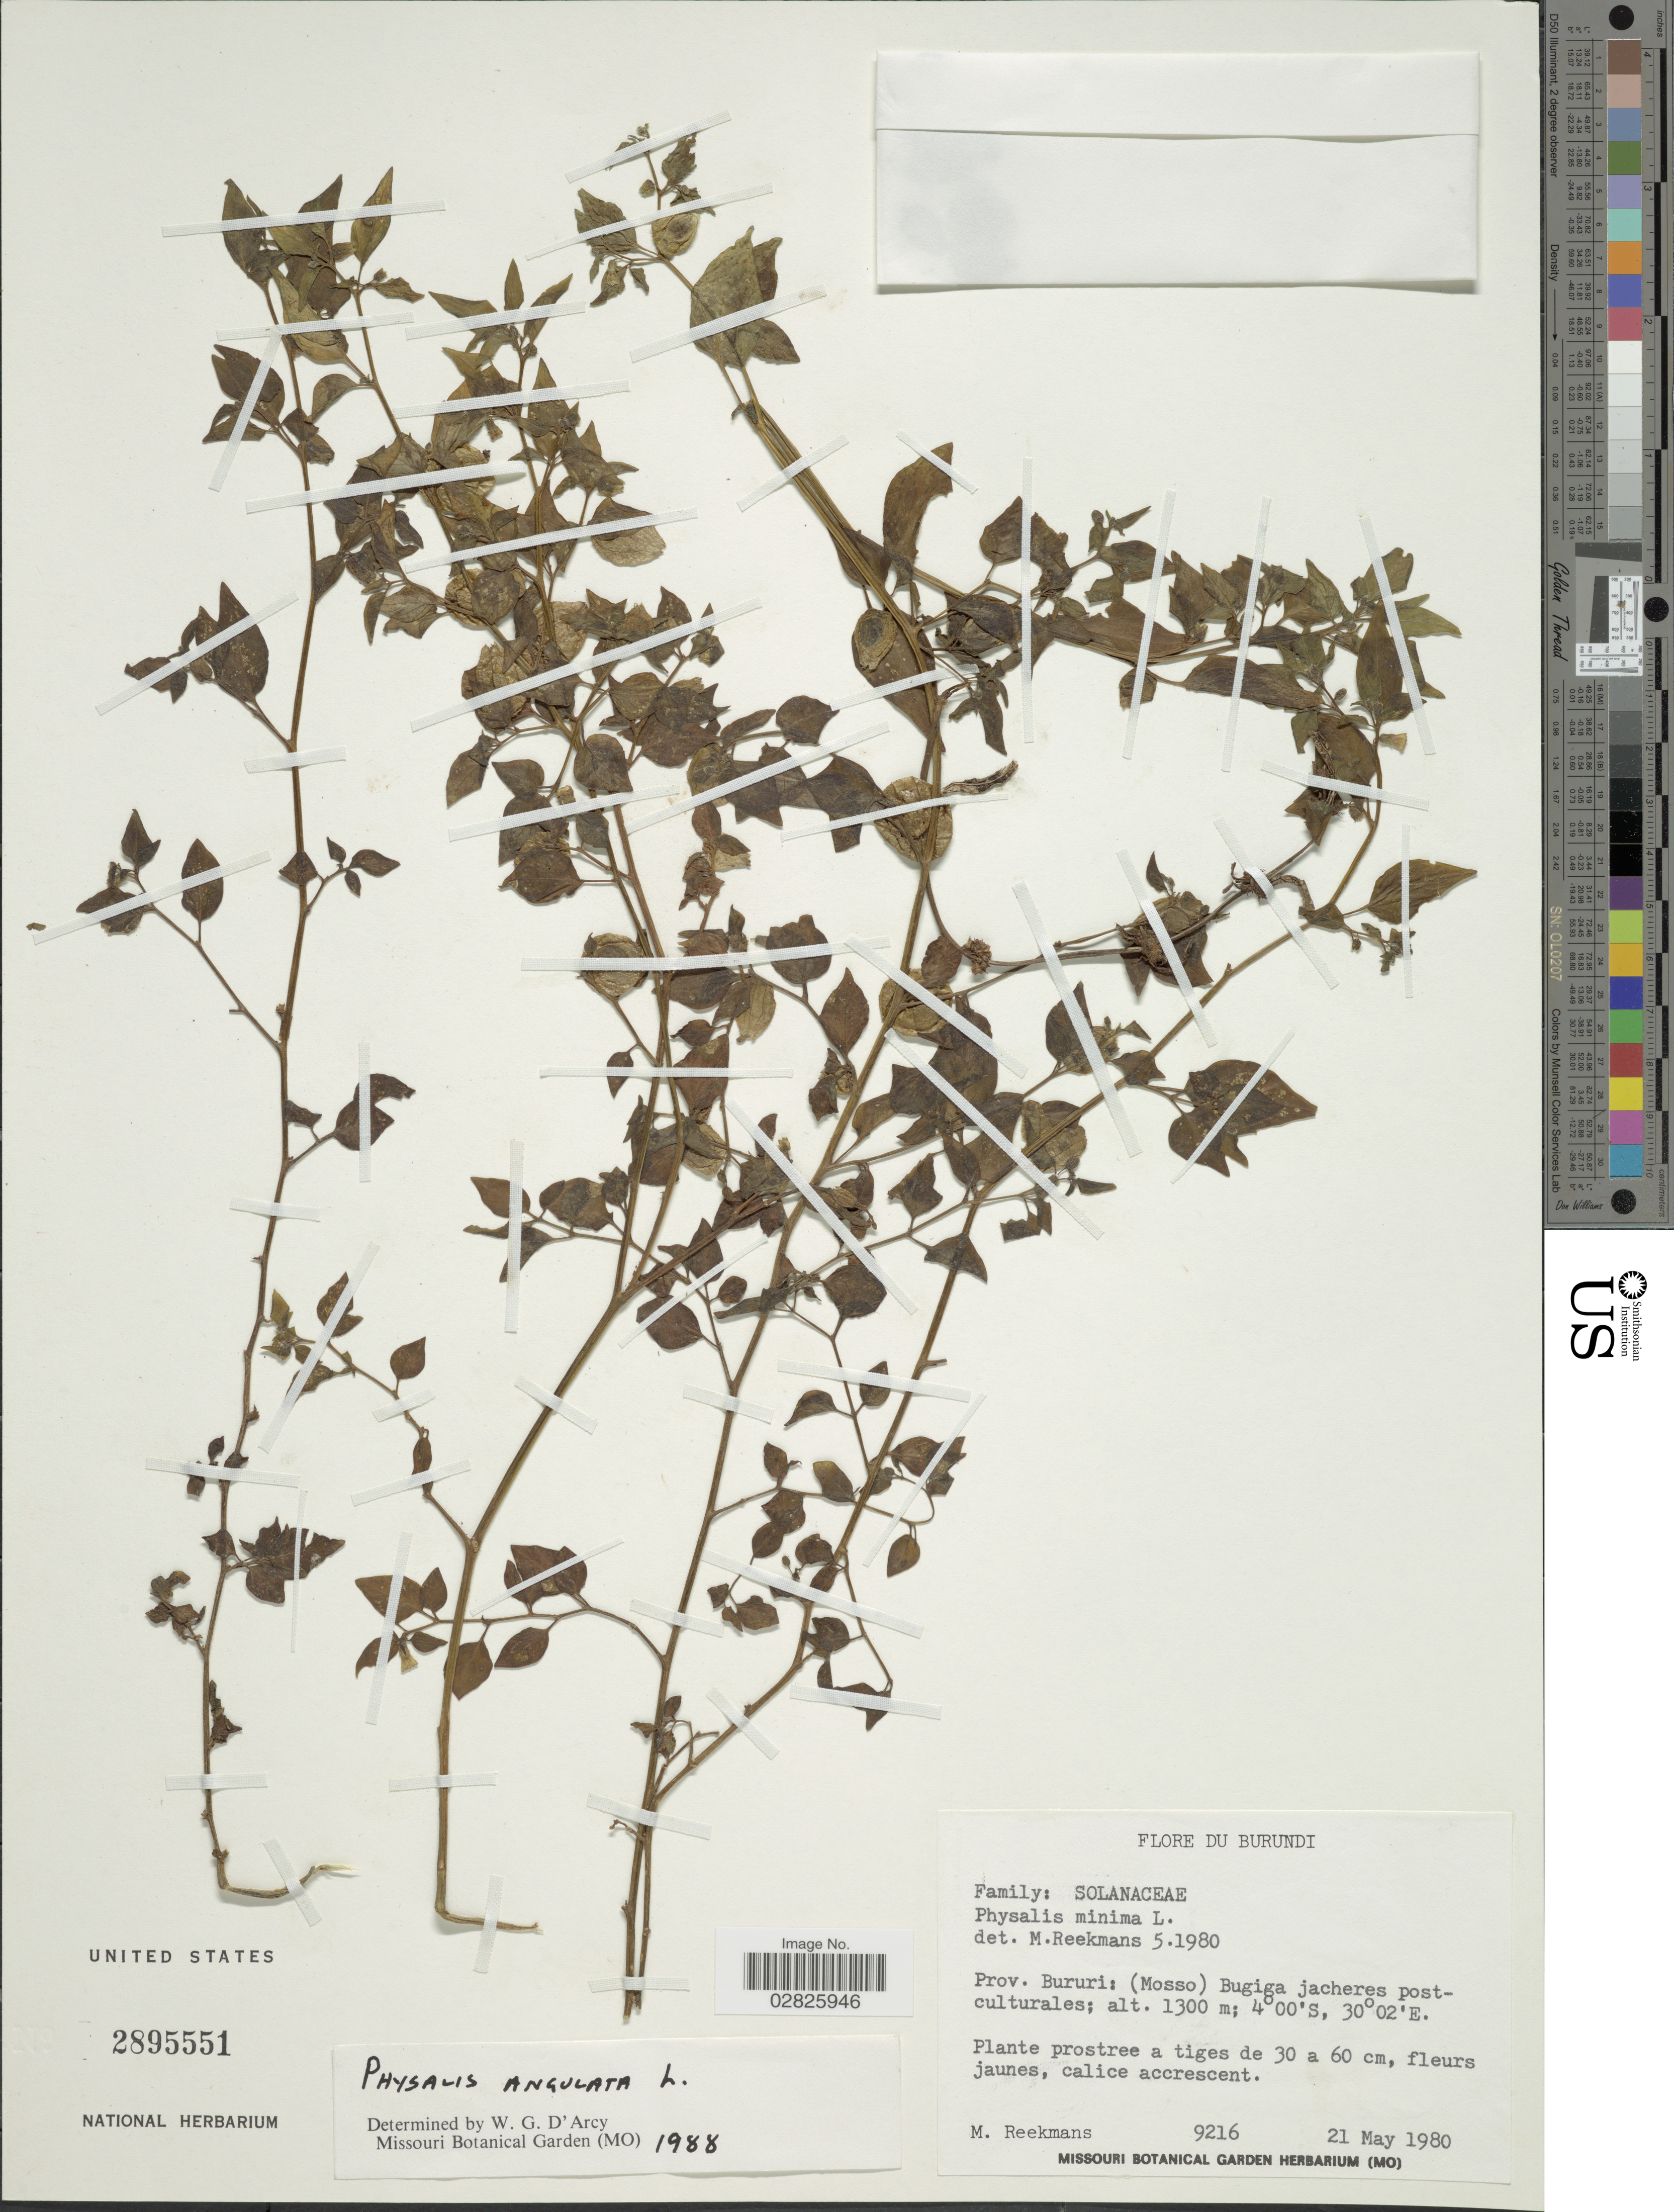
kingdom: Plantae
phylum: Tracheophyta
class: Magnoliopsida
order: Solanales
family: Solanaceae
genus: Physalis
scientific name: Physalis angulata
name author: L.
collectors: M. Reekmans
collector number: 9216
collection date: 1980-05-21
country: Burundi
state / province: Bururi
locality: (Mosso) Bugiga jacheres postculturales.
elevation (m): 1300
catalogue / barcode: US 2895551